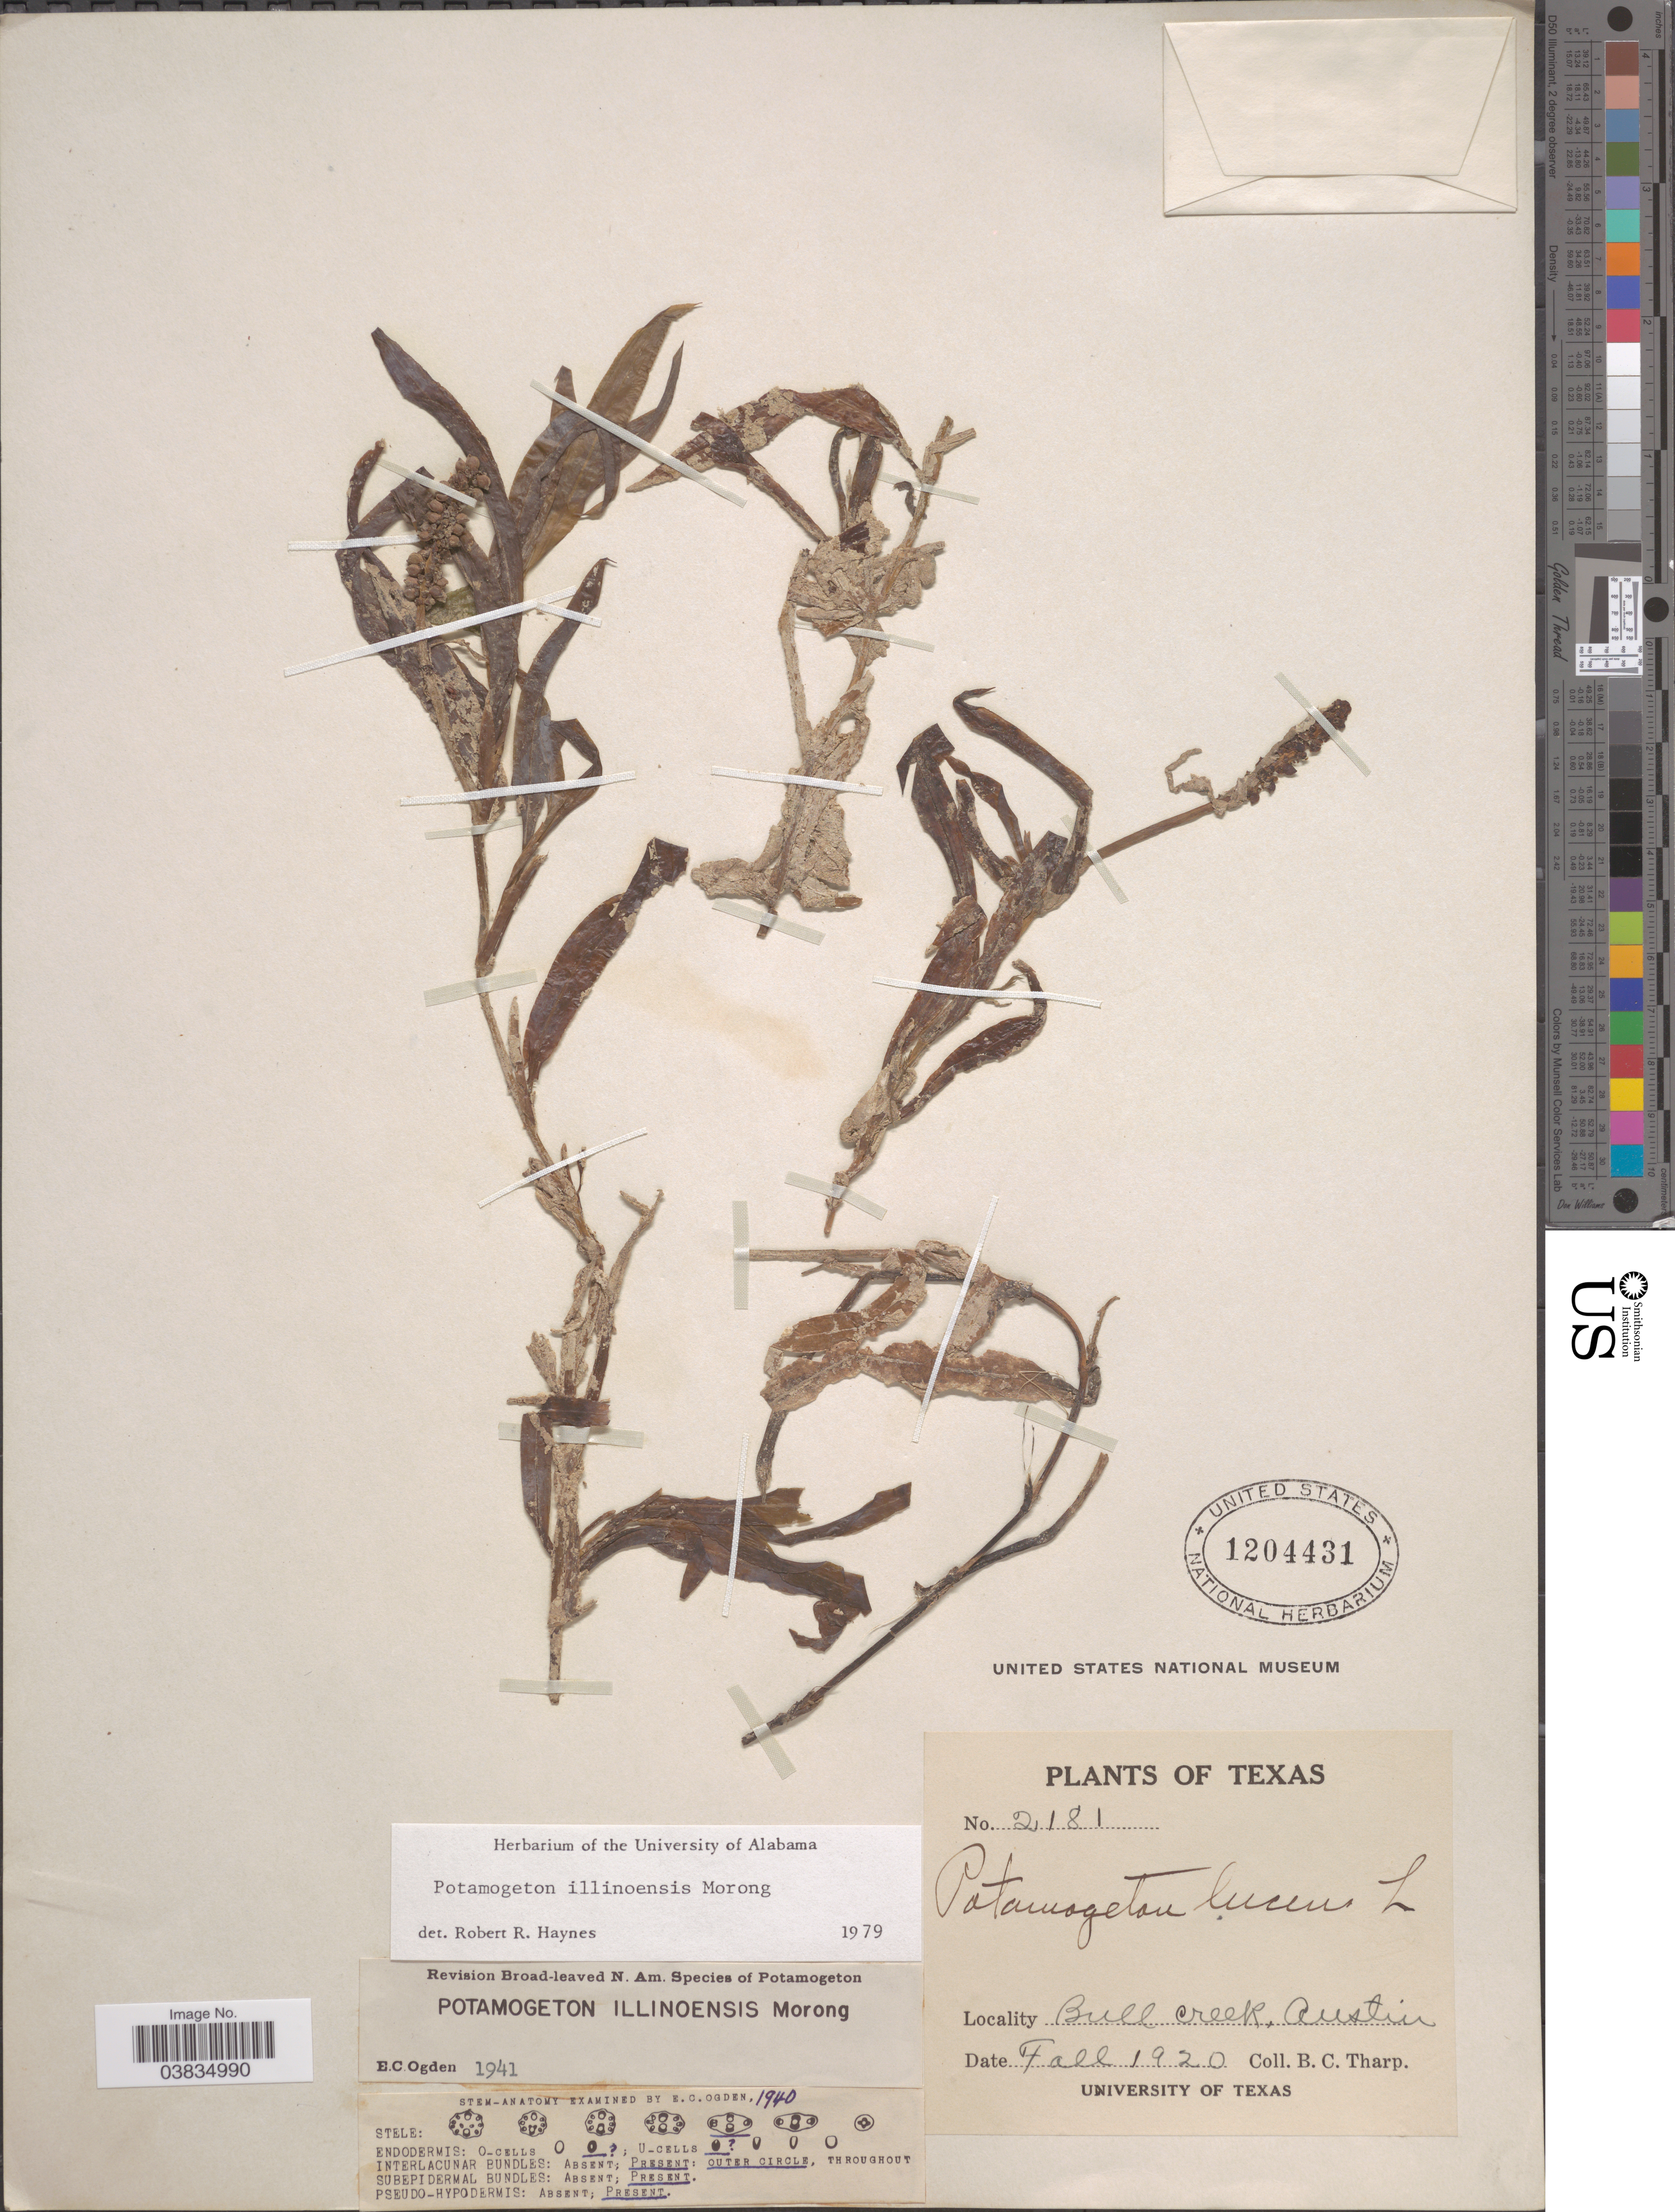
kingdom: Plantae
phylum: Tracheophyta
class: Liliopsida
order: Alismatales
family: Potamogetonaceae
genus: Potamogeton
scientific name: Potamogeton illinoensis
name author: Morong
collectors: B. C. Tharp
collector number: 2181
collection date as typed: Fall 1920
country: United States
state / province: Texas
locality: Bull Creek, Austin.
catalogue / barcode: US 1204431